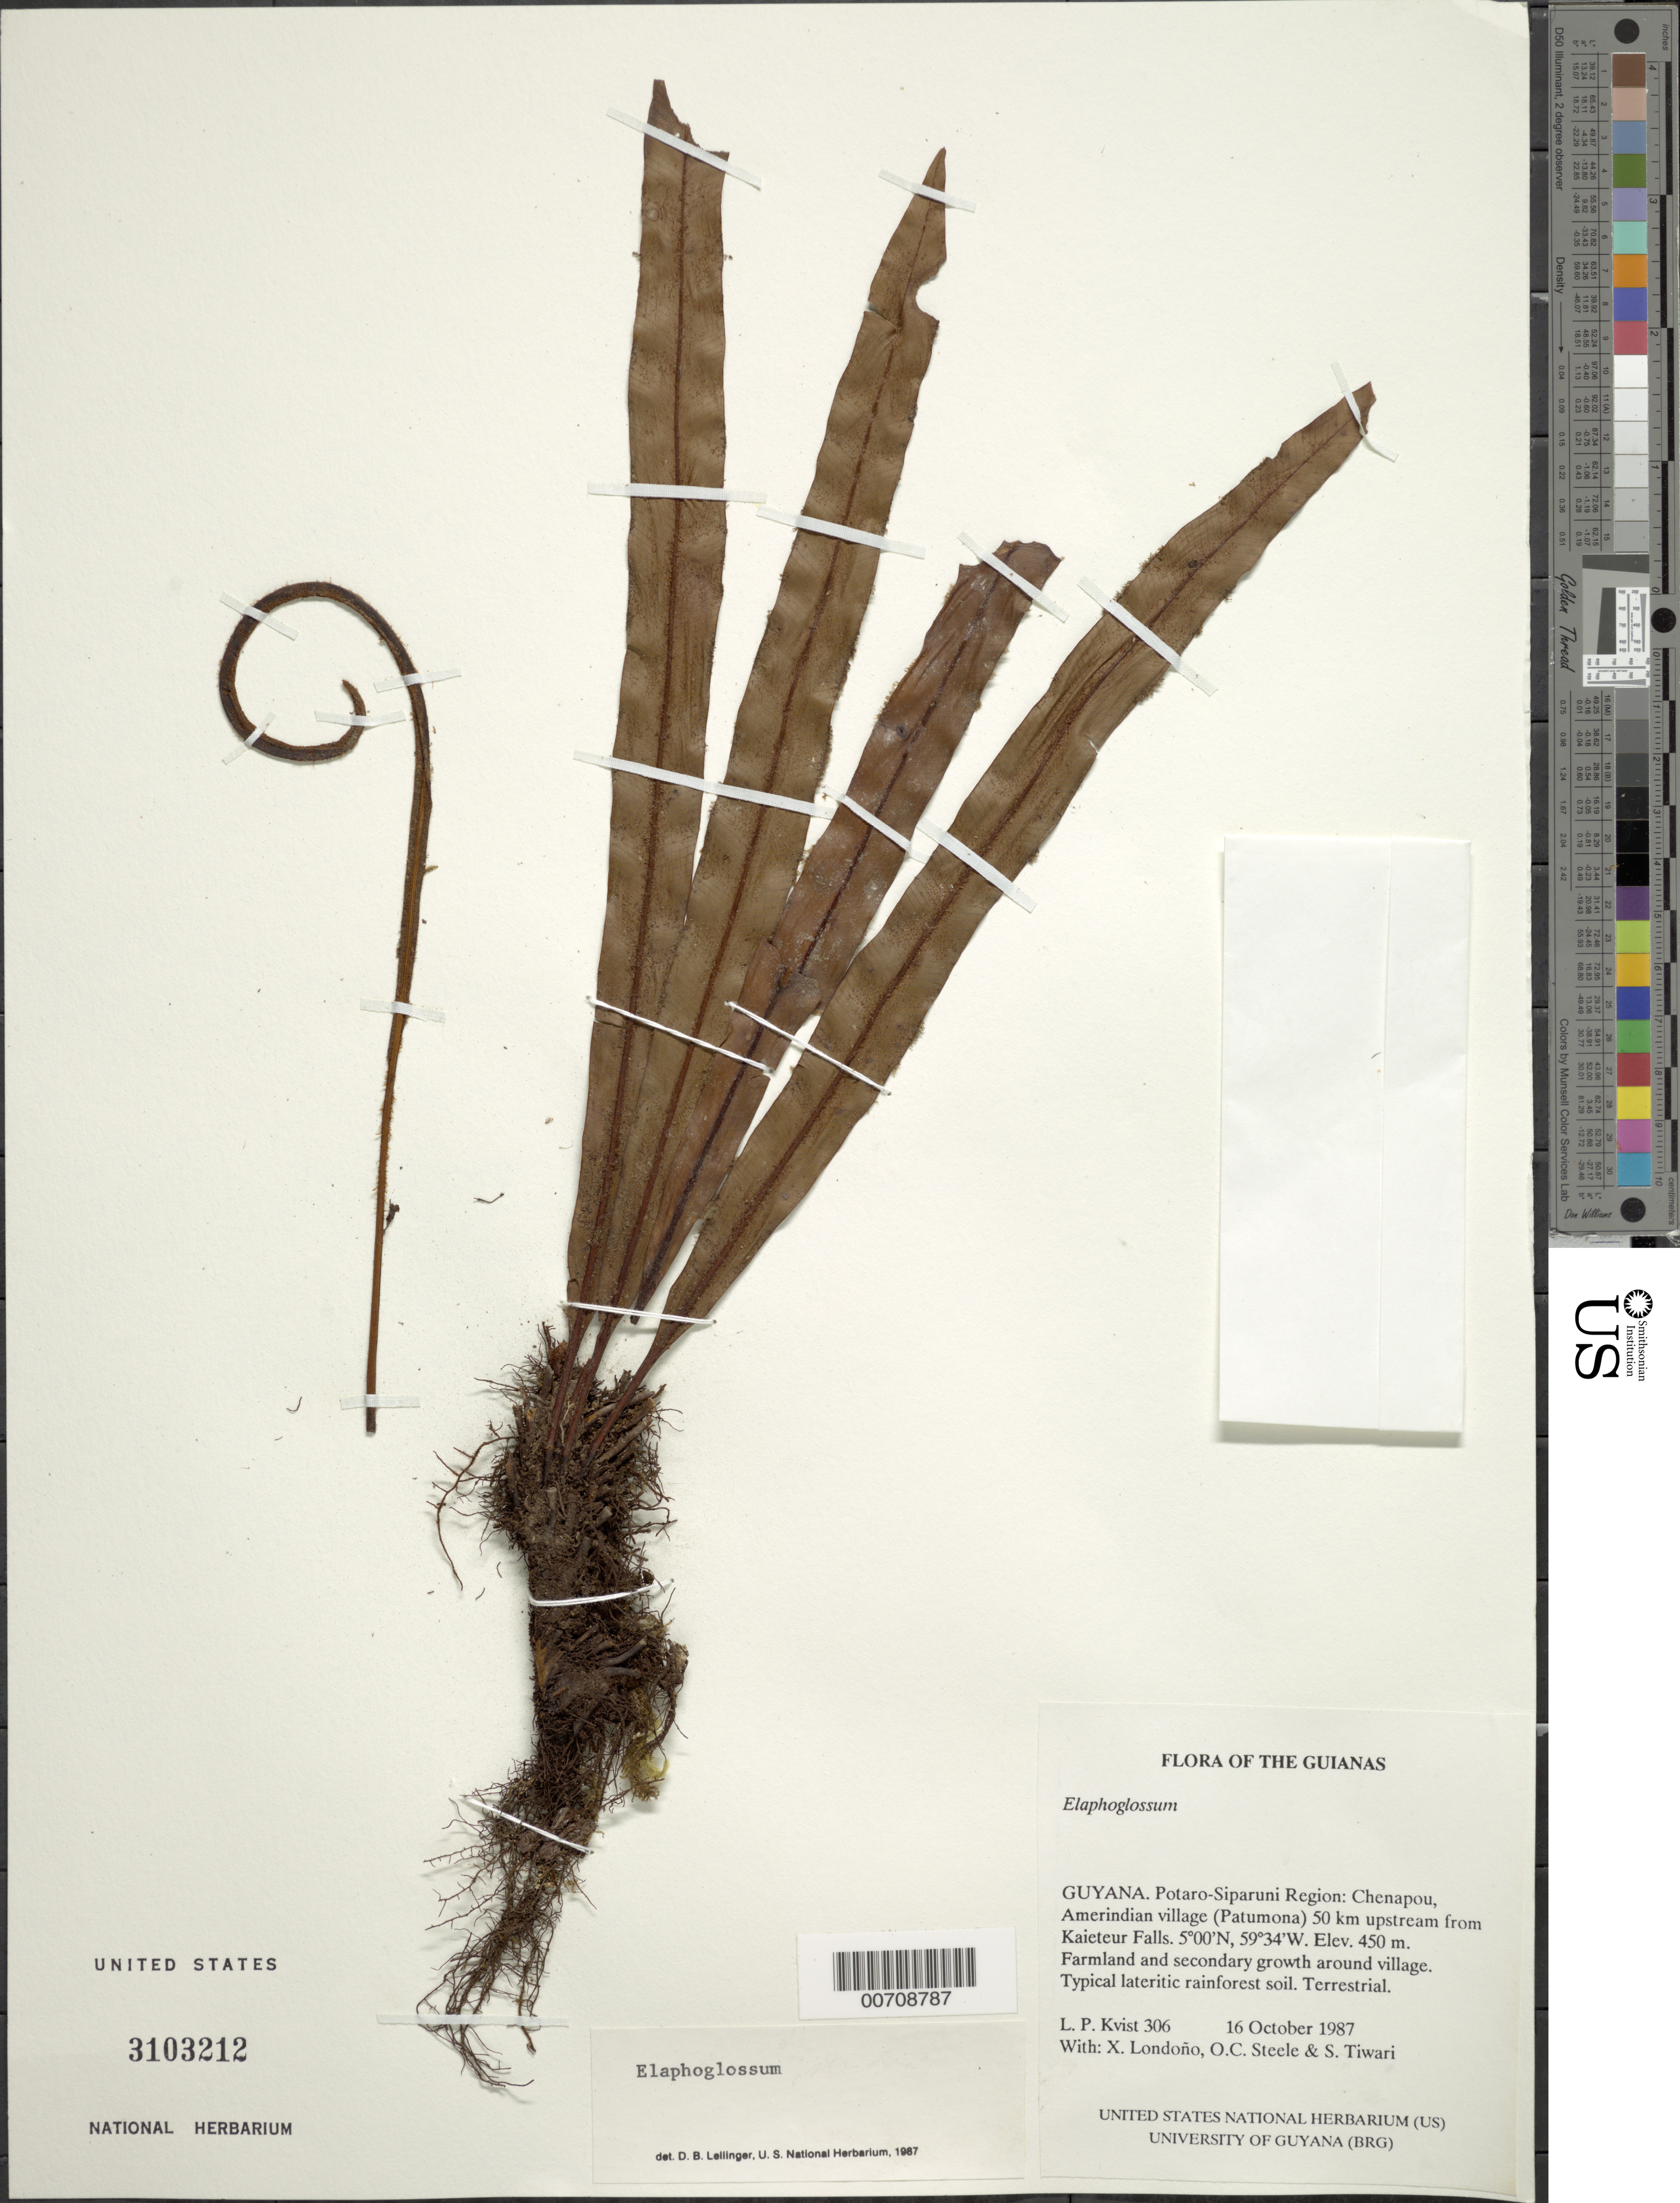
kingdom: Plantae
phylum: Tracheophyta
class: Polypodiopsida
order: Polypodiales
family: Dryopteridaceae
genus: Elaphoglossum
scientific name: Elaphoglossum sp.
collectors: L. P. Kvist, X. Londoño, O. C. Steele & S. Tiwari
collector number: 306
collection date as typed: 16 October 1987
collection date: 1987-10-16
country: Guyana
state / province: Potaro-Siparuni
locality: Chenapou, Amerindian village (Patumona) 50 km upstream from Kaieteur Falls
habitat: Farmland and secondary growth around village. Typical lateritic rainforest soil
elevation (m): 450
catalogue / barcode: US 3103212